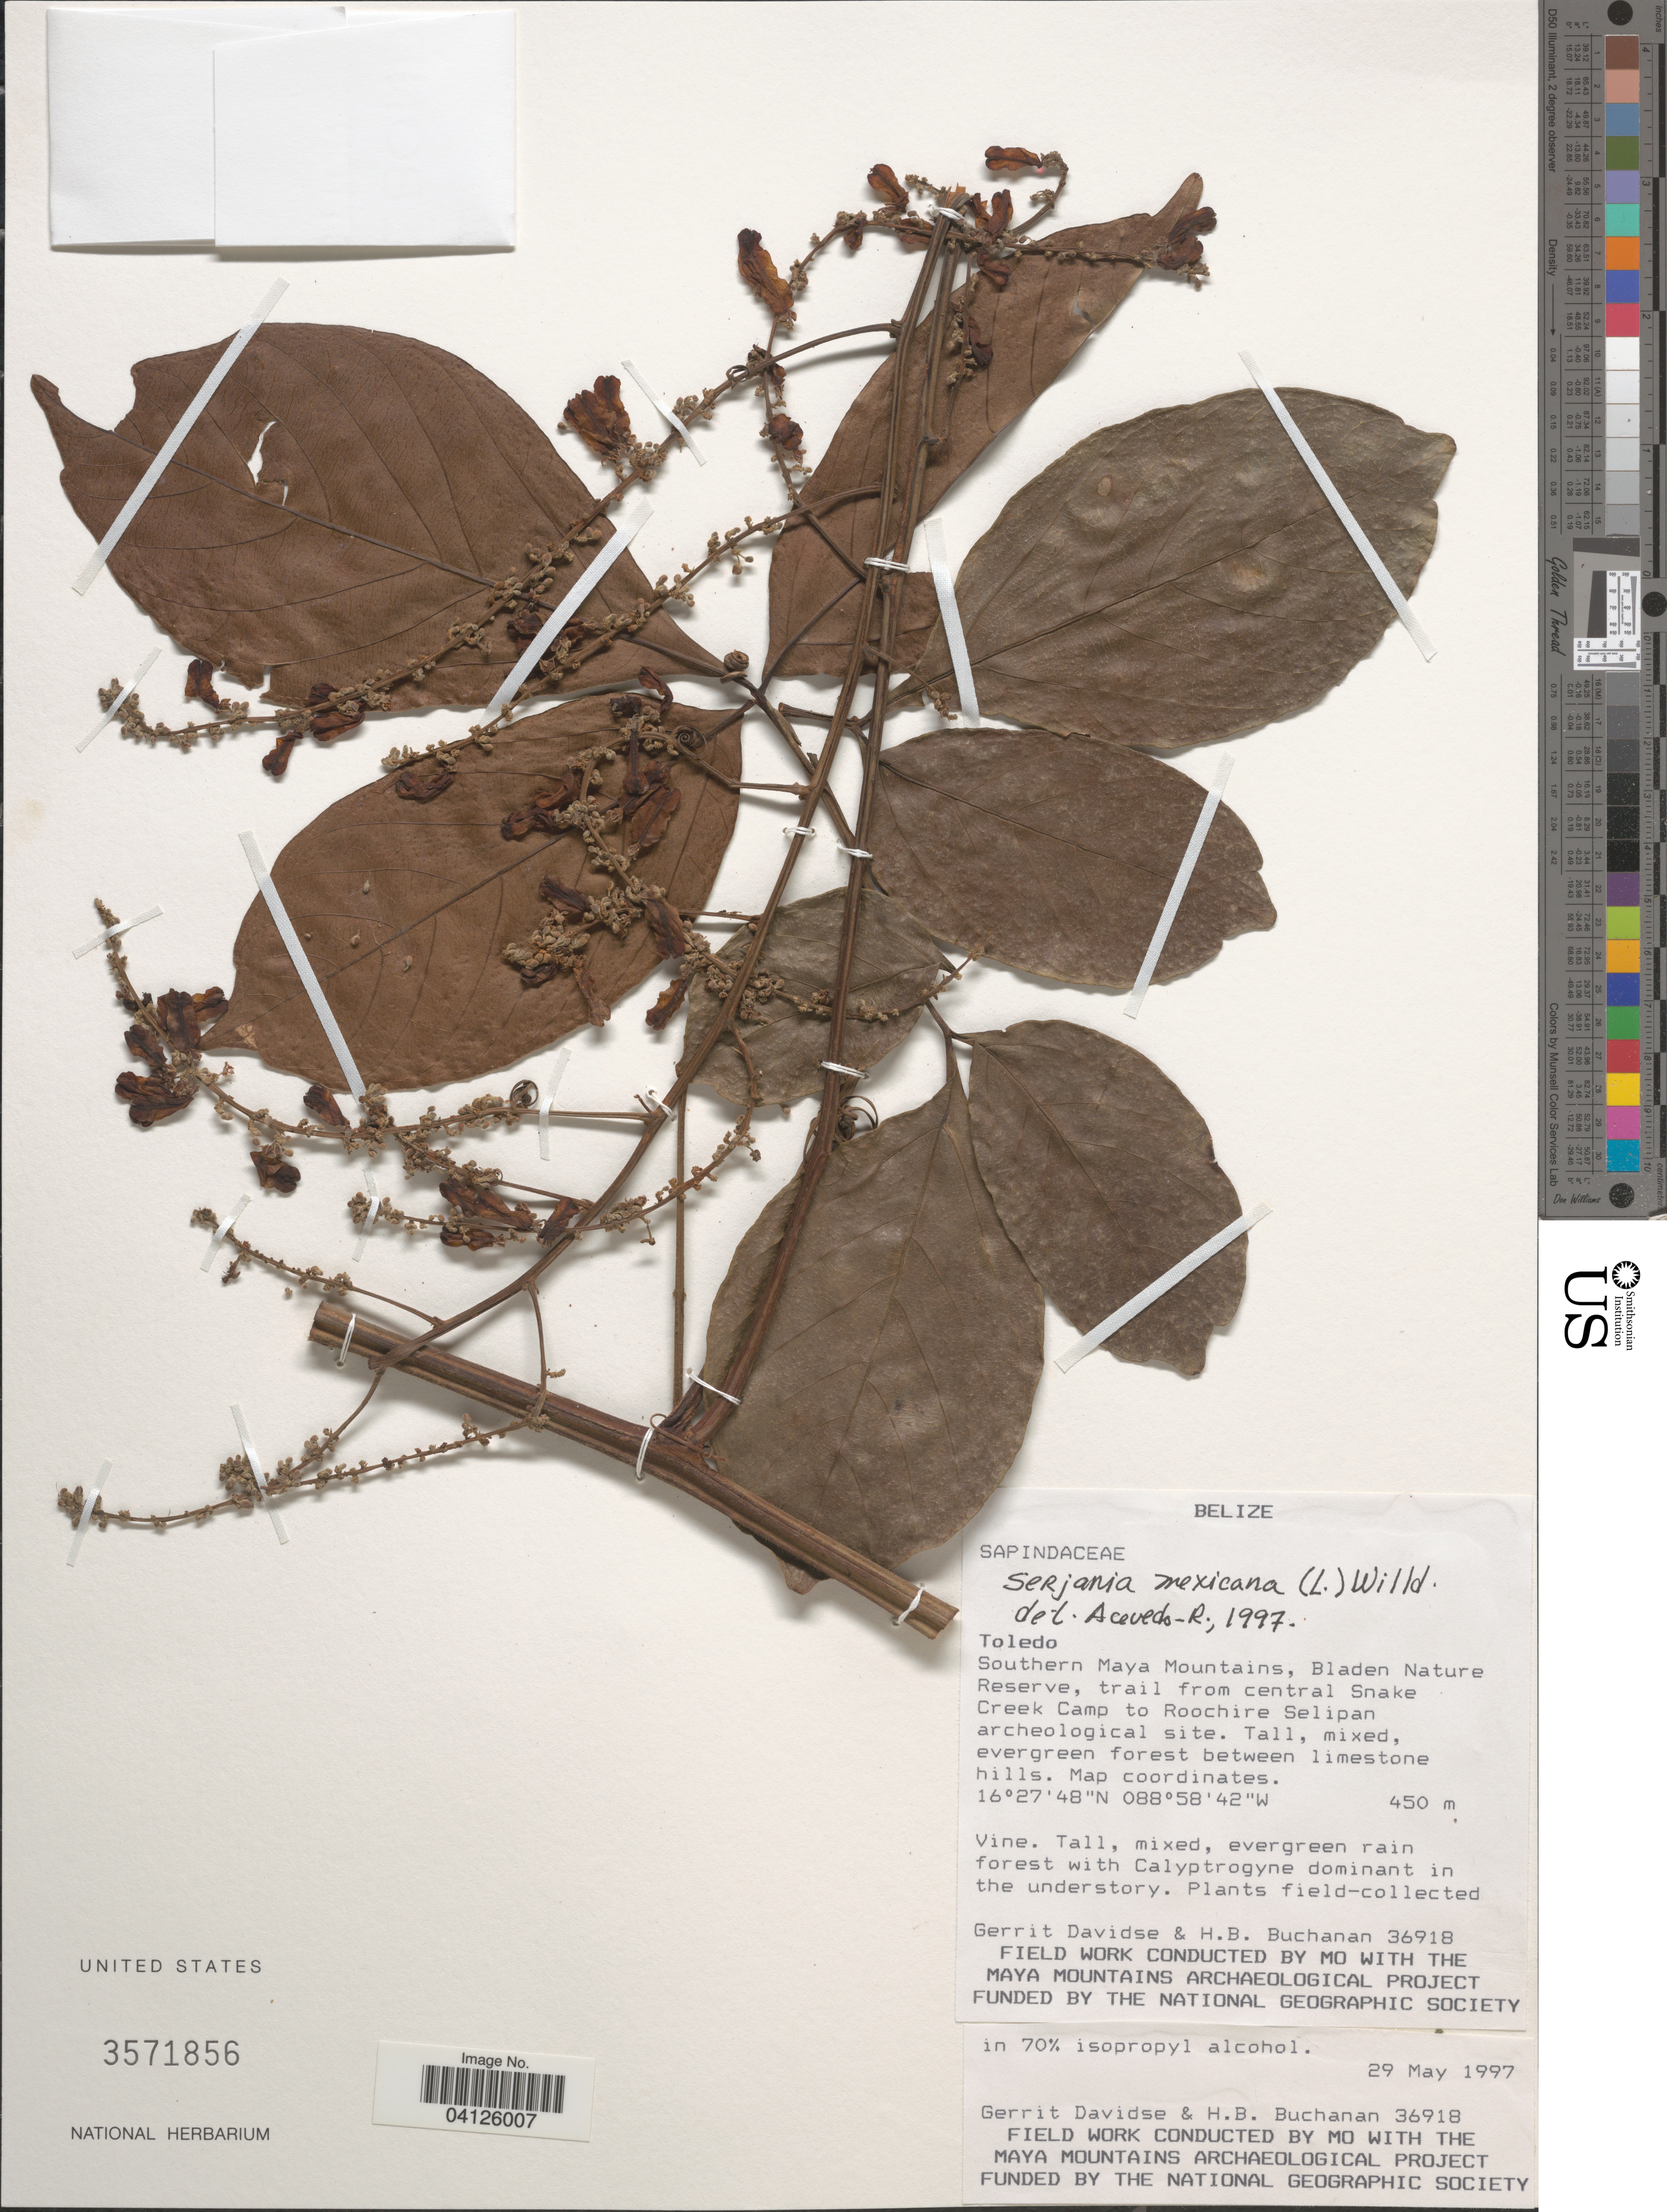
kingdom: Plantae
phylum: Tracheophyta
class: Magnoliopsida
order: Sapindales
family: Sapindaceae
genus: Serjania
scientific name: Serjania mexicana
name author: (L.) Willd.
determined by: Acevedo-Rodriguez, P., (US), Smithsonian Institution - National Museum of Natural History (UNITED STATES)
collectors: G. Davidse & H. Buchanan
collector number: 36918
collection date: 1977-05-29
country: Belize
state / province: Toledo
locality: Southern Maya Mountains, Bladen Nature Reserve, trail from central Snake Creek Camp to Roochire Selipan archeological site.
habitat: Tall, mixed, evergreen rain forest.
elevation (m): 450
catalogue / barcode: US 3571856